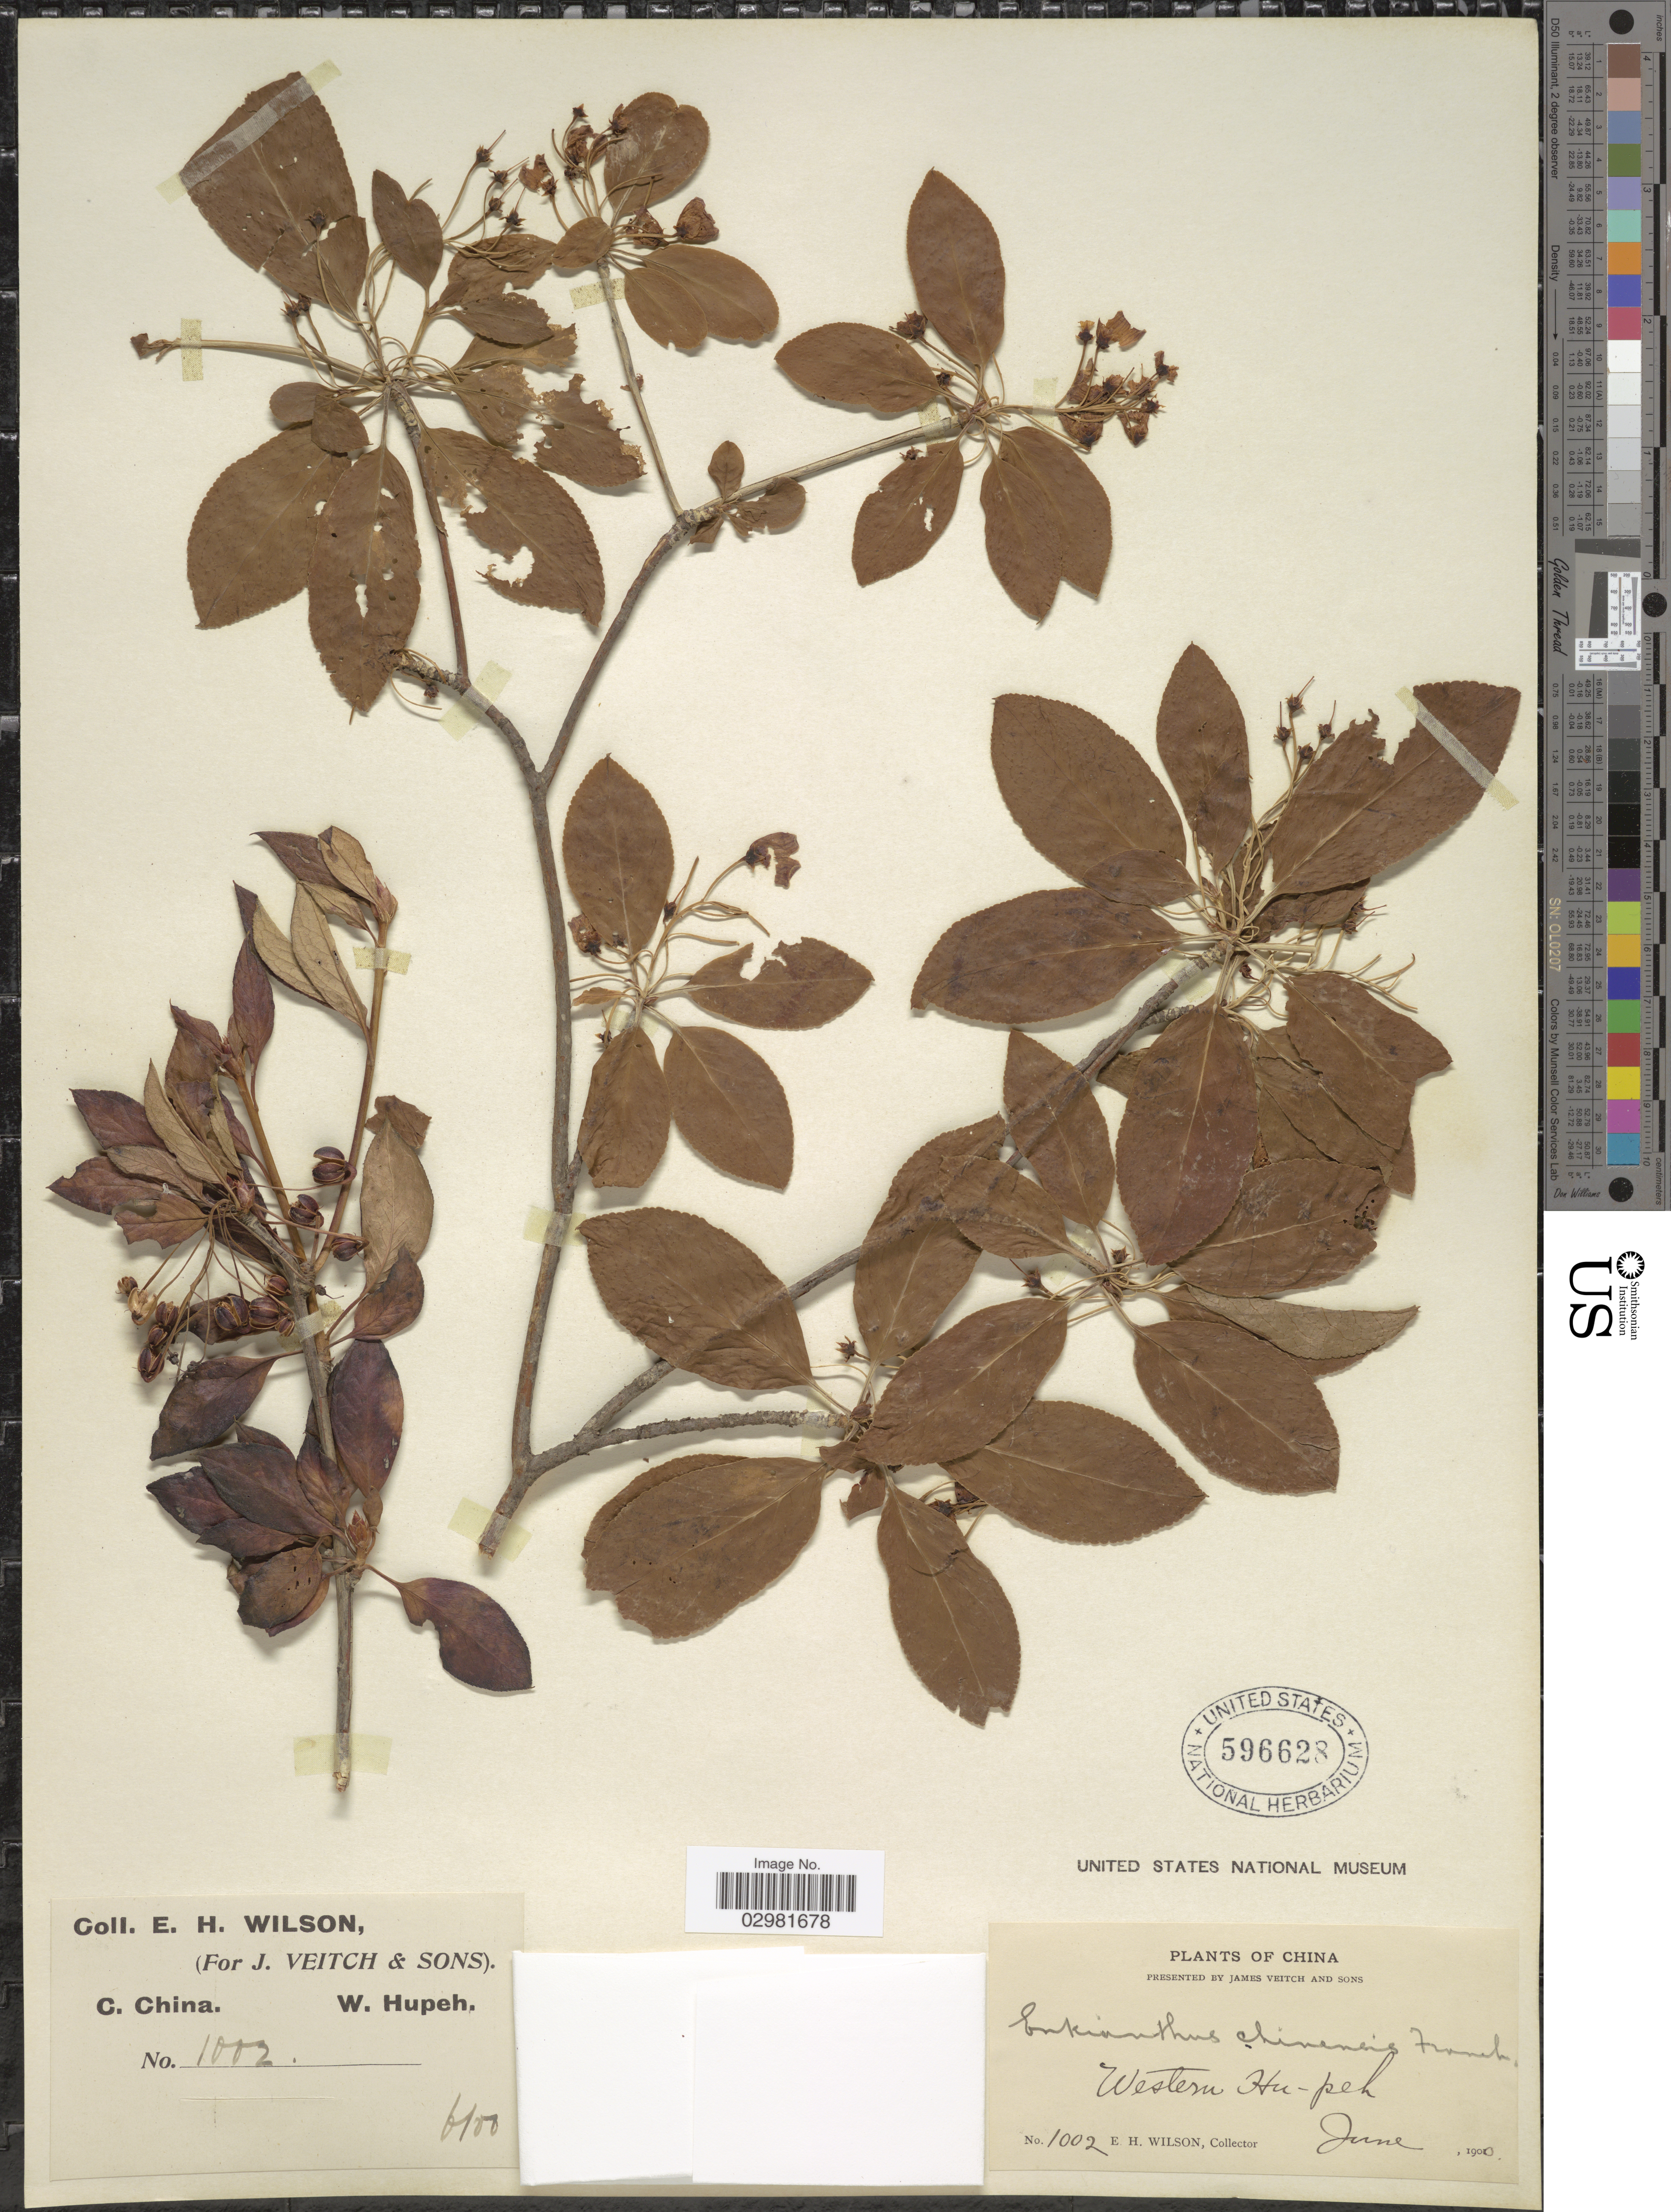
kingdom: Plantae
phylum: Tracheophyta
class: Magnoliopsida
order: Ericales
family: Ericaceae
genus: Enkianthus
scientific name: Enkianthus chinensis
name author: Franch.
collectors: E. Wilson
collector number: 1002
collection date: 1900-06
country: China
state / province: Hubei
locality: C. China, Western Hupeh.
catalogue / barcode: US 596628